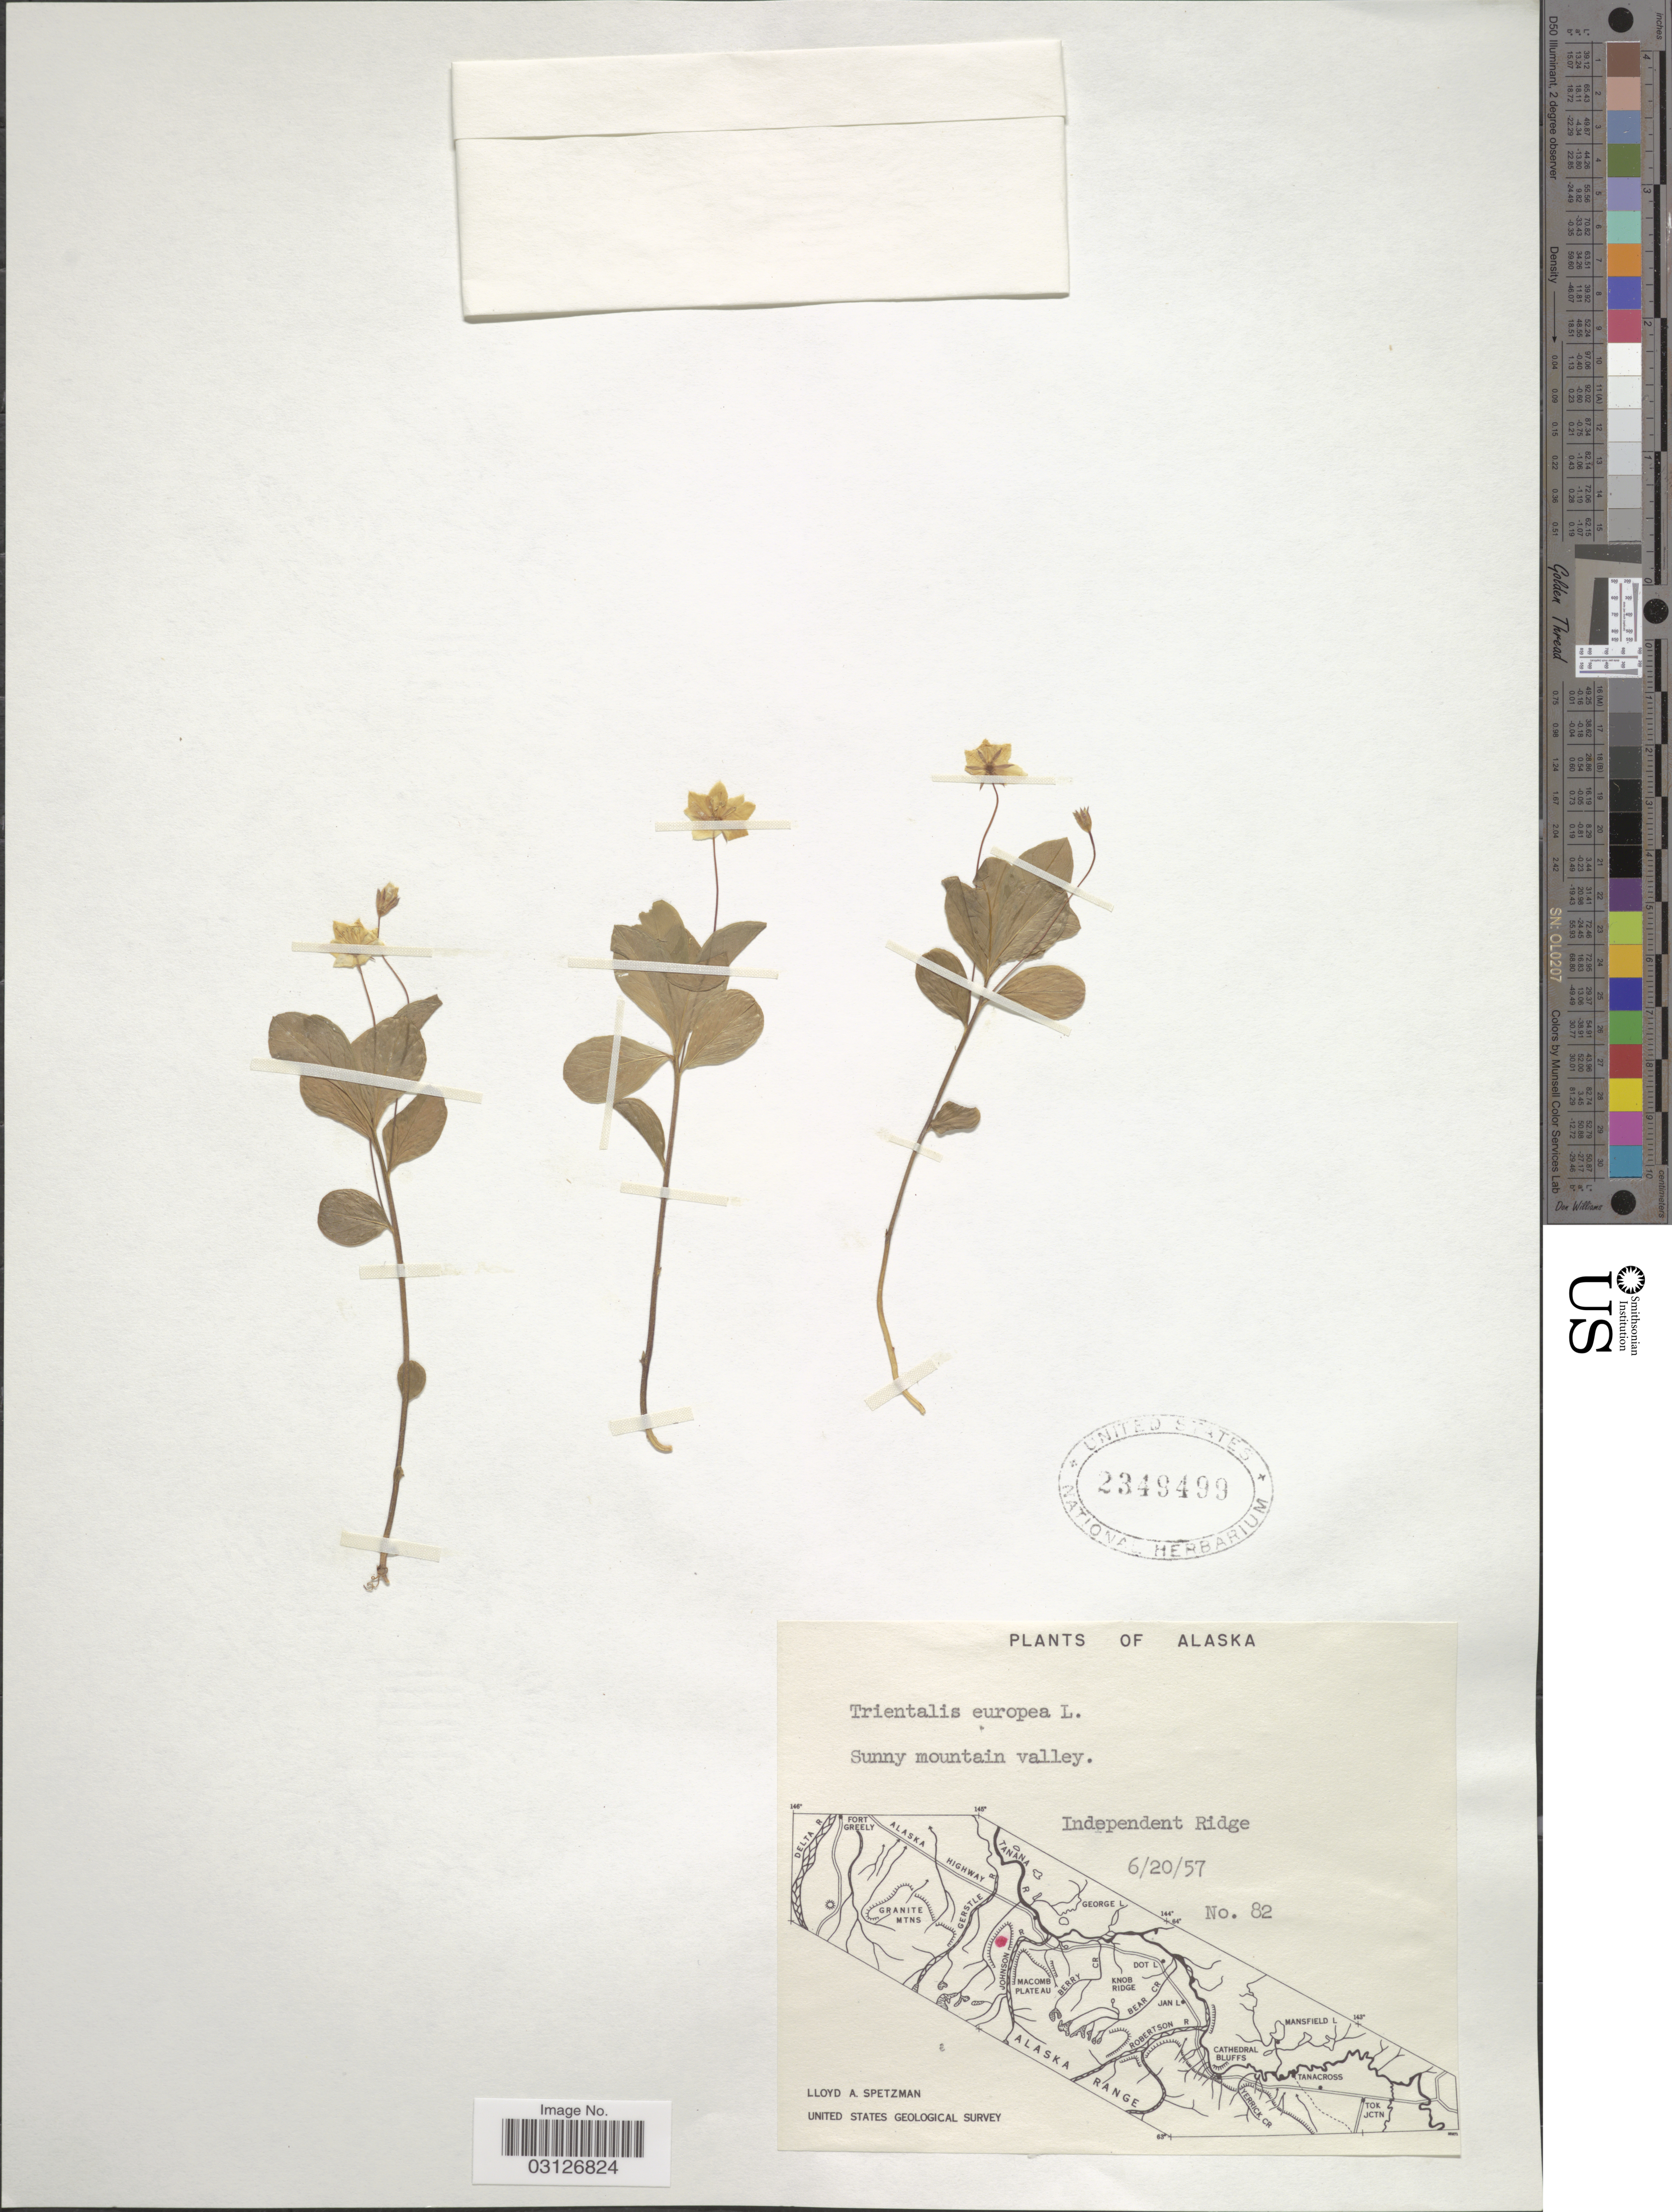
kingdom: Plantae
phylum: Tracheophyta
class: Magnoliopsida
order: Ericales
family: Primulaceae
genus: Trientalis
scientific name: Trientalis europaea subsp. arctica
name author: (Fisch. ex Hook.) Hultén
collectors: L. Spetzman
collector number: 82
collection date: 1957-06-20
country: United States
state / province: Alaska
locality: Sunny mountain valley. Independent Ridge.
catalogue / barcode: US 2349499